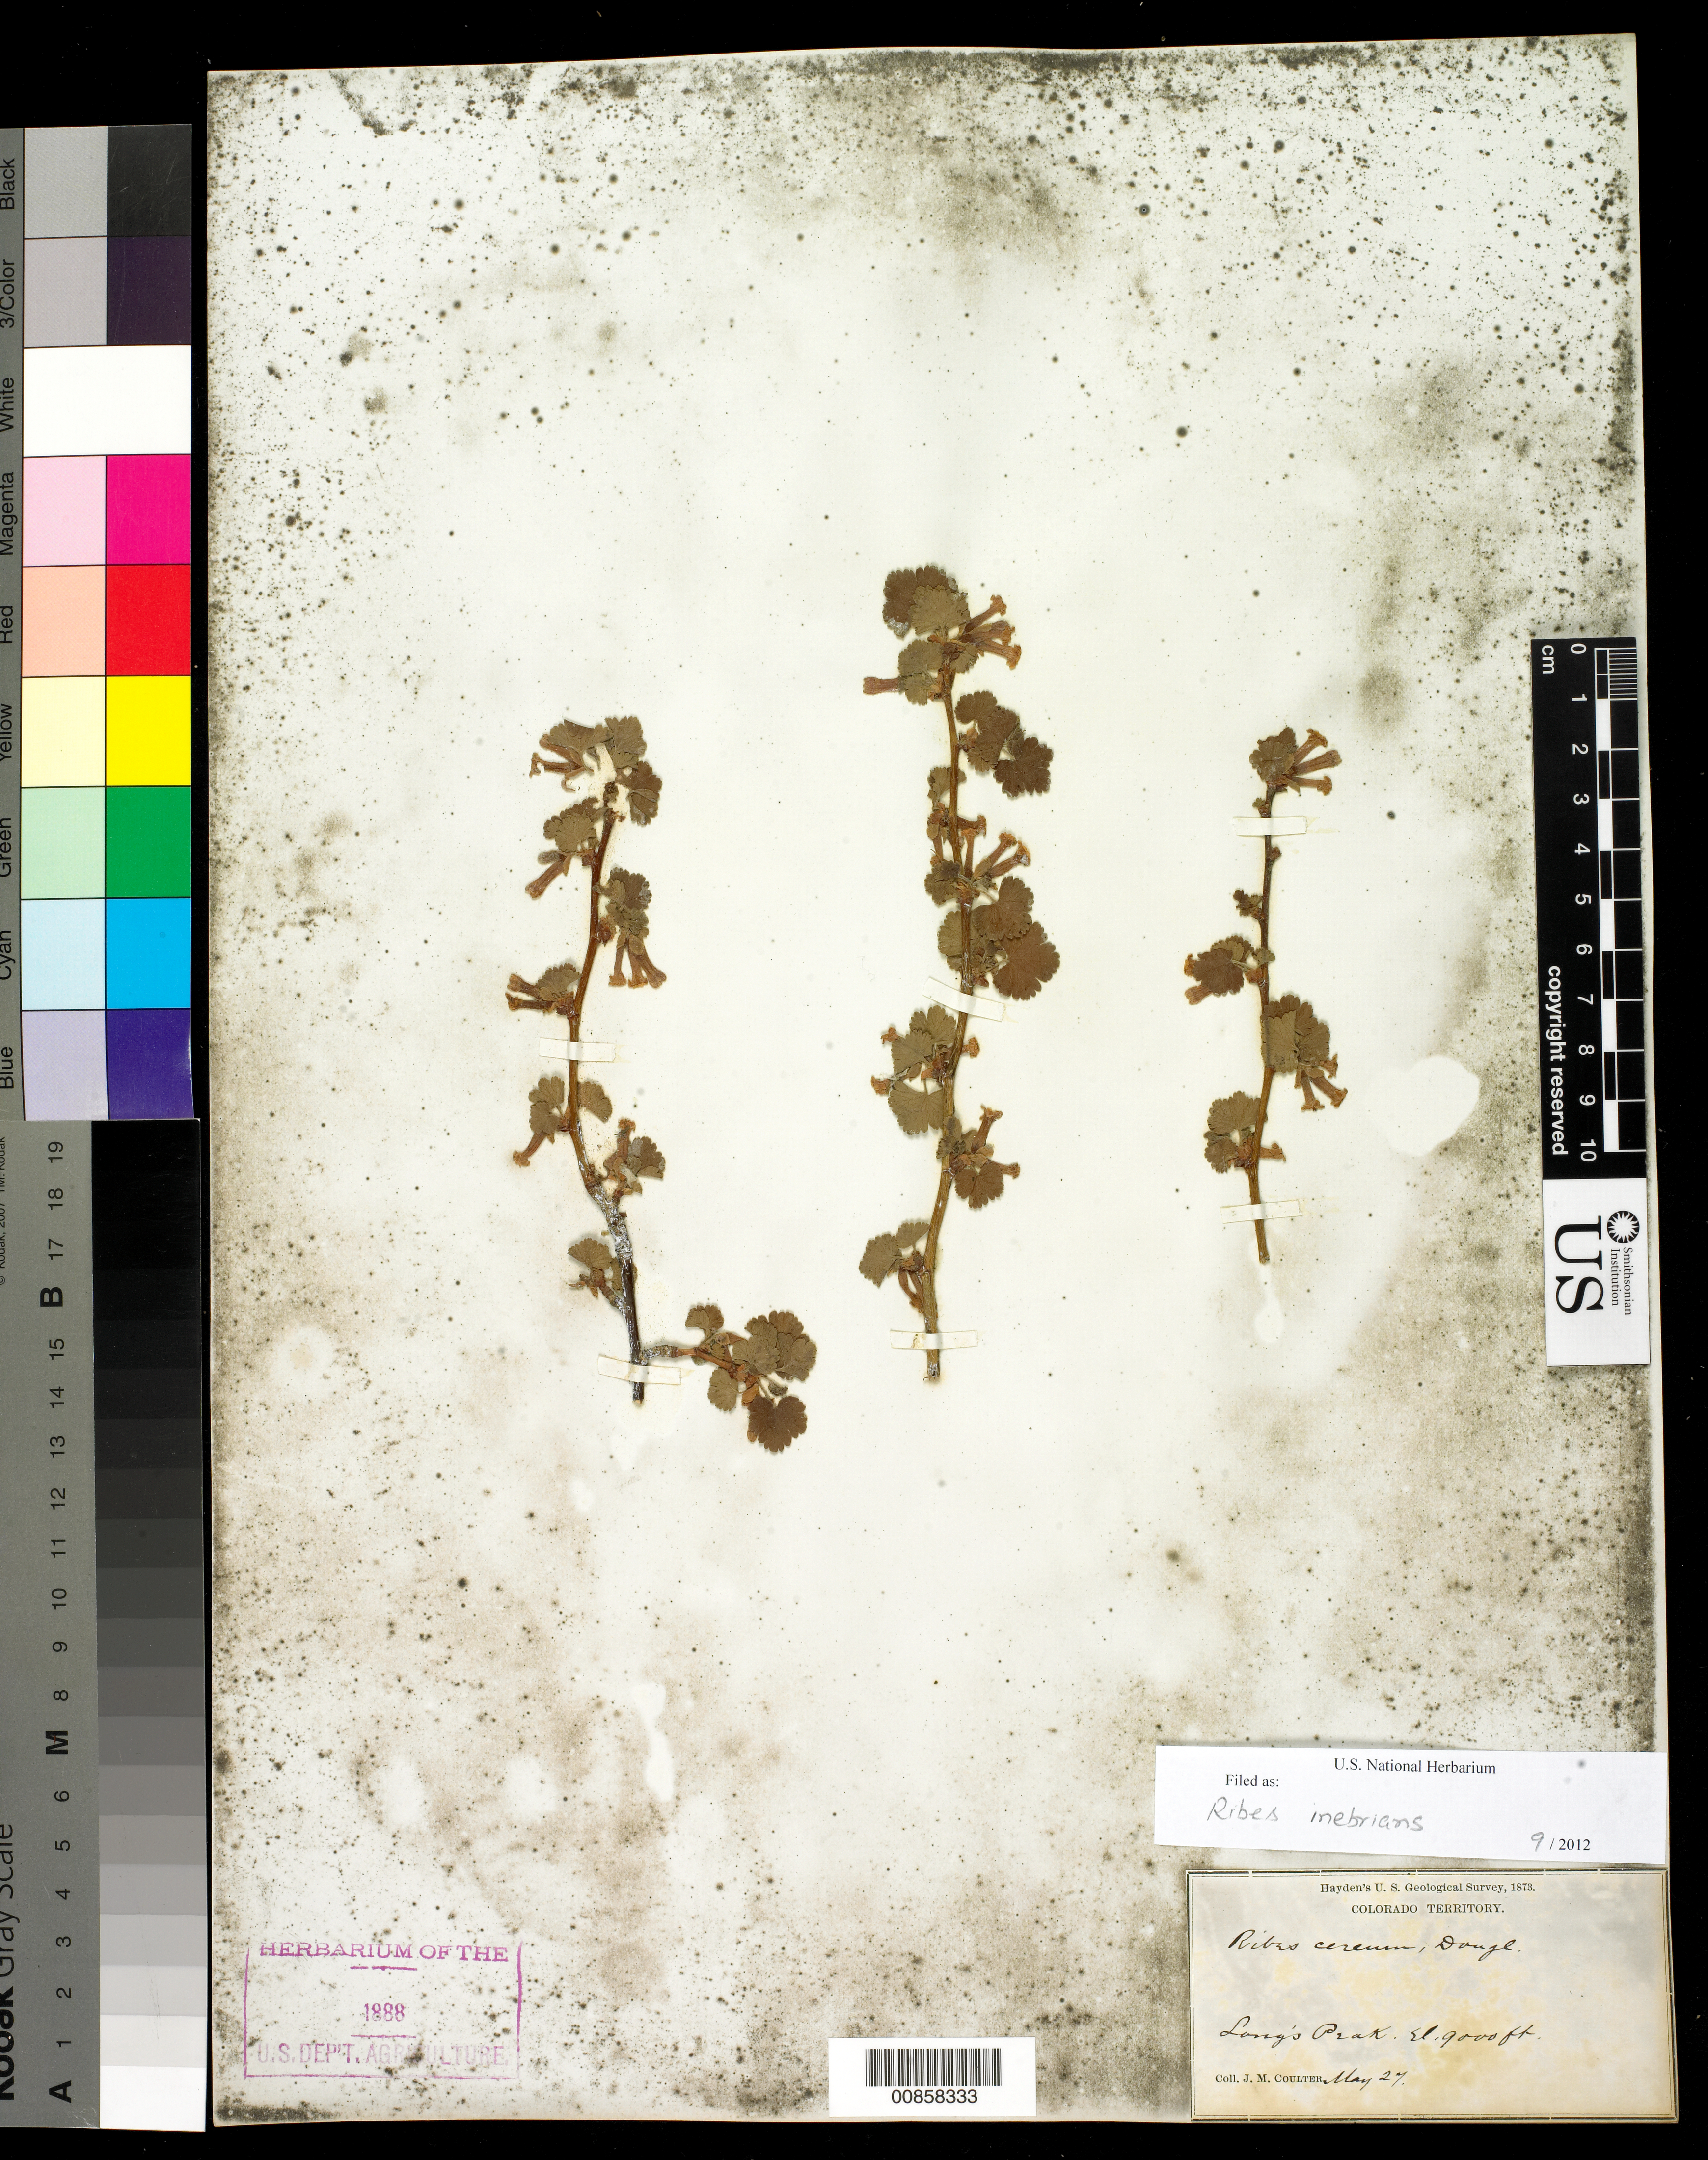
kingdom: Plantae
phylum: Tracheophyta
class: Magnoliopsida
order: Saxifragales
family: Grossulariaceae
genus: Ribes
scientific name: Ribes inebrians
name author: Lindl.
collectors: J. M. Coulter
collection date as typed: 27 May 1873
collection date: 1873-05-27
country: United States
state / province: Colorado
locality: Long's Peak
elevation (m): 2743